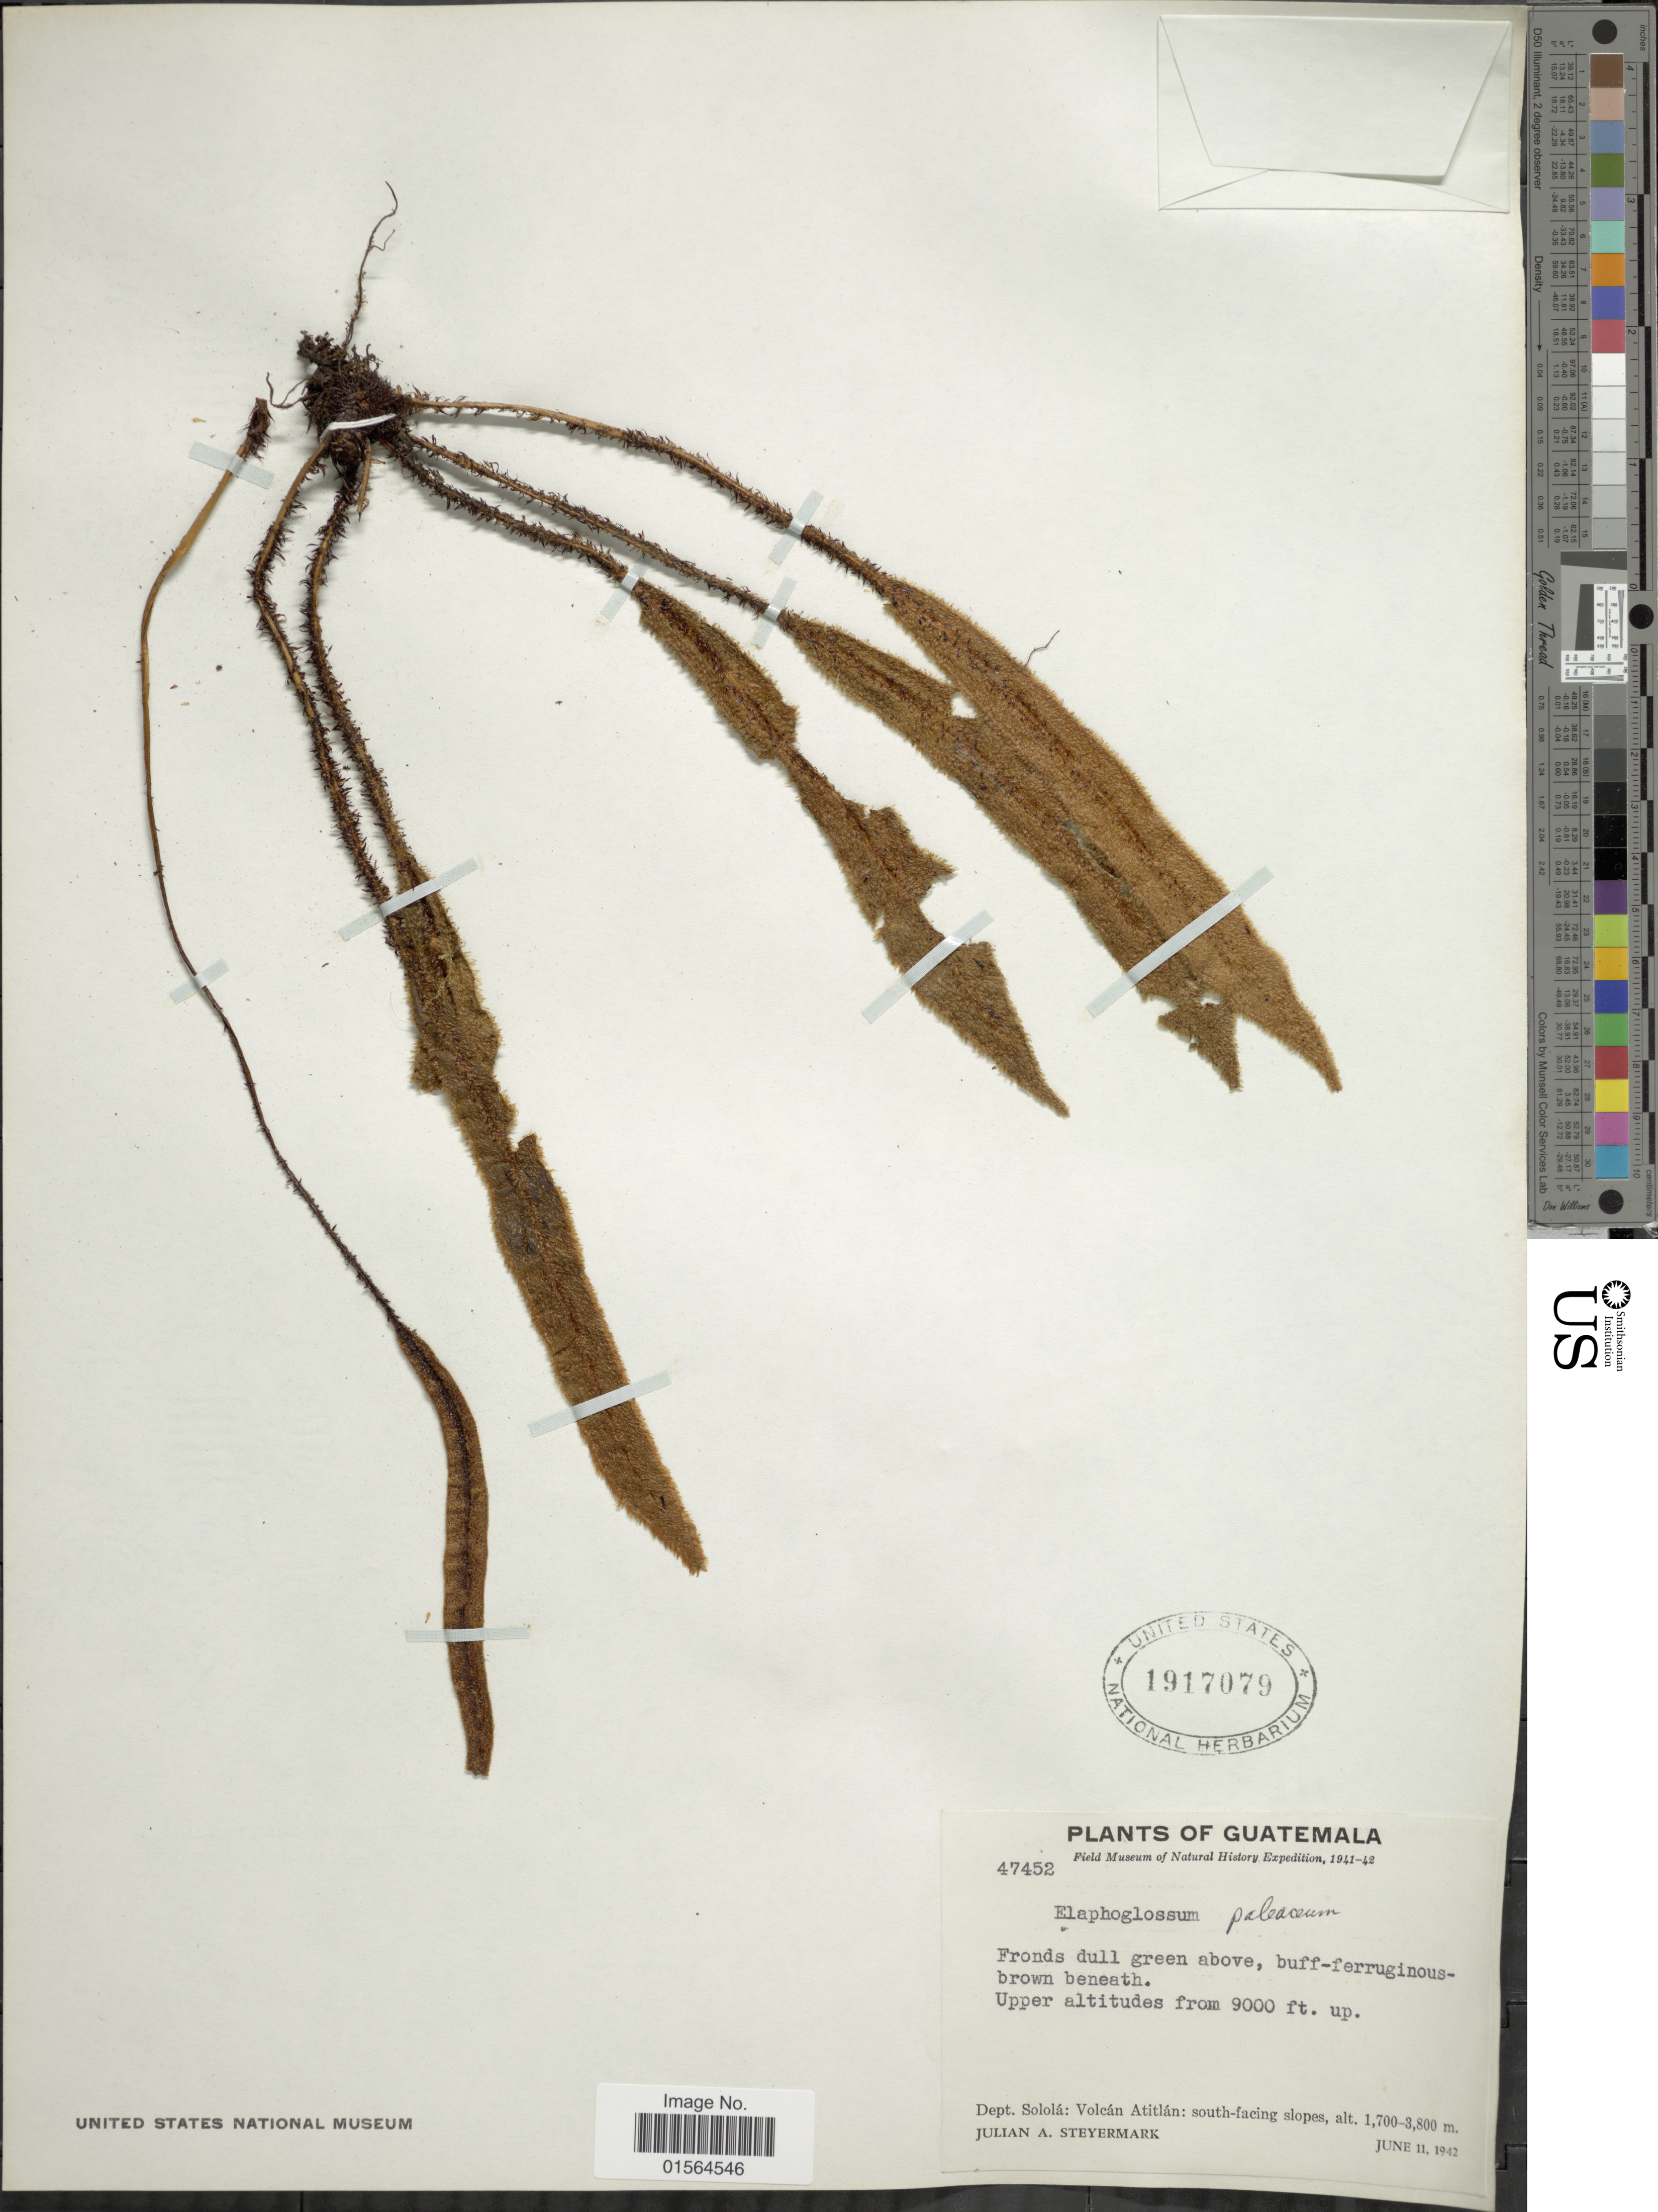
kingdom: Plantae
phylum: Tracheophyta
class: Polypodiopsida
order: Polypodiales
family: Dryopteridaceae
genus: Elaphoglossum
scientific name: Elaphoglossum paleaceum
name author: (Hook. & Grev.) Sledge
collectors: J. Steyermark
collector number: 47452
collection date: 1942-06-11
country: Guatemala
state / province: Sololá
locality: Volcan Atitlan: south facing slopes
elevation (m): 1700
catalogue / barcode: US 1917079